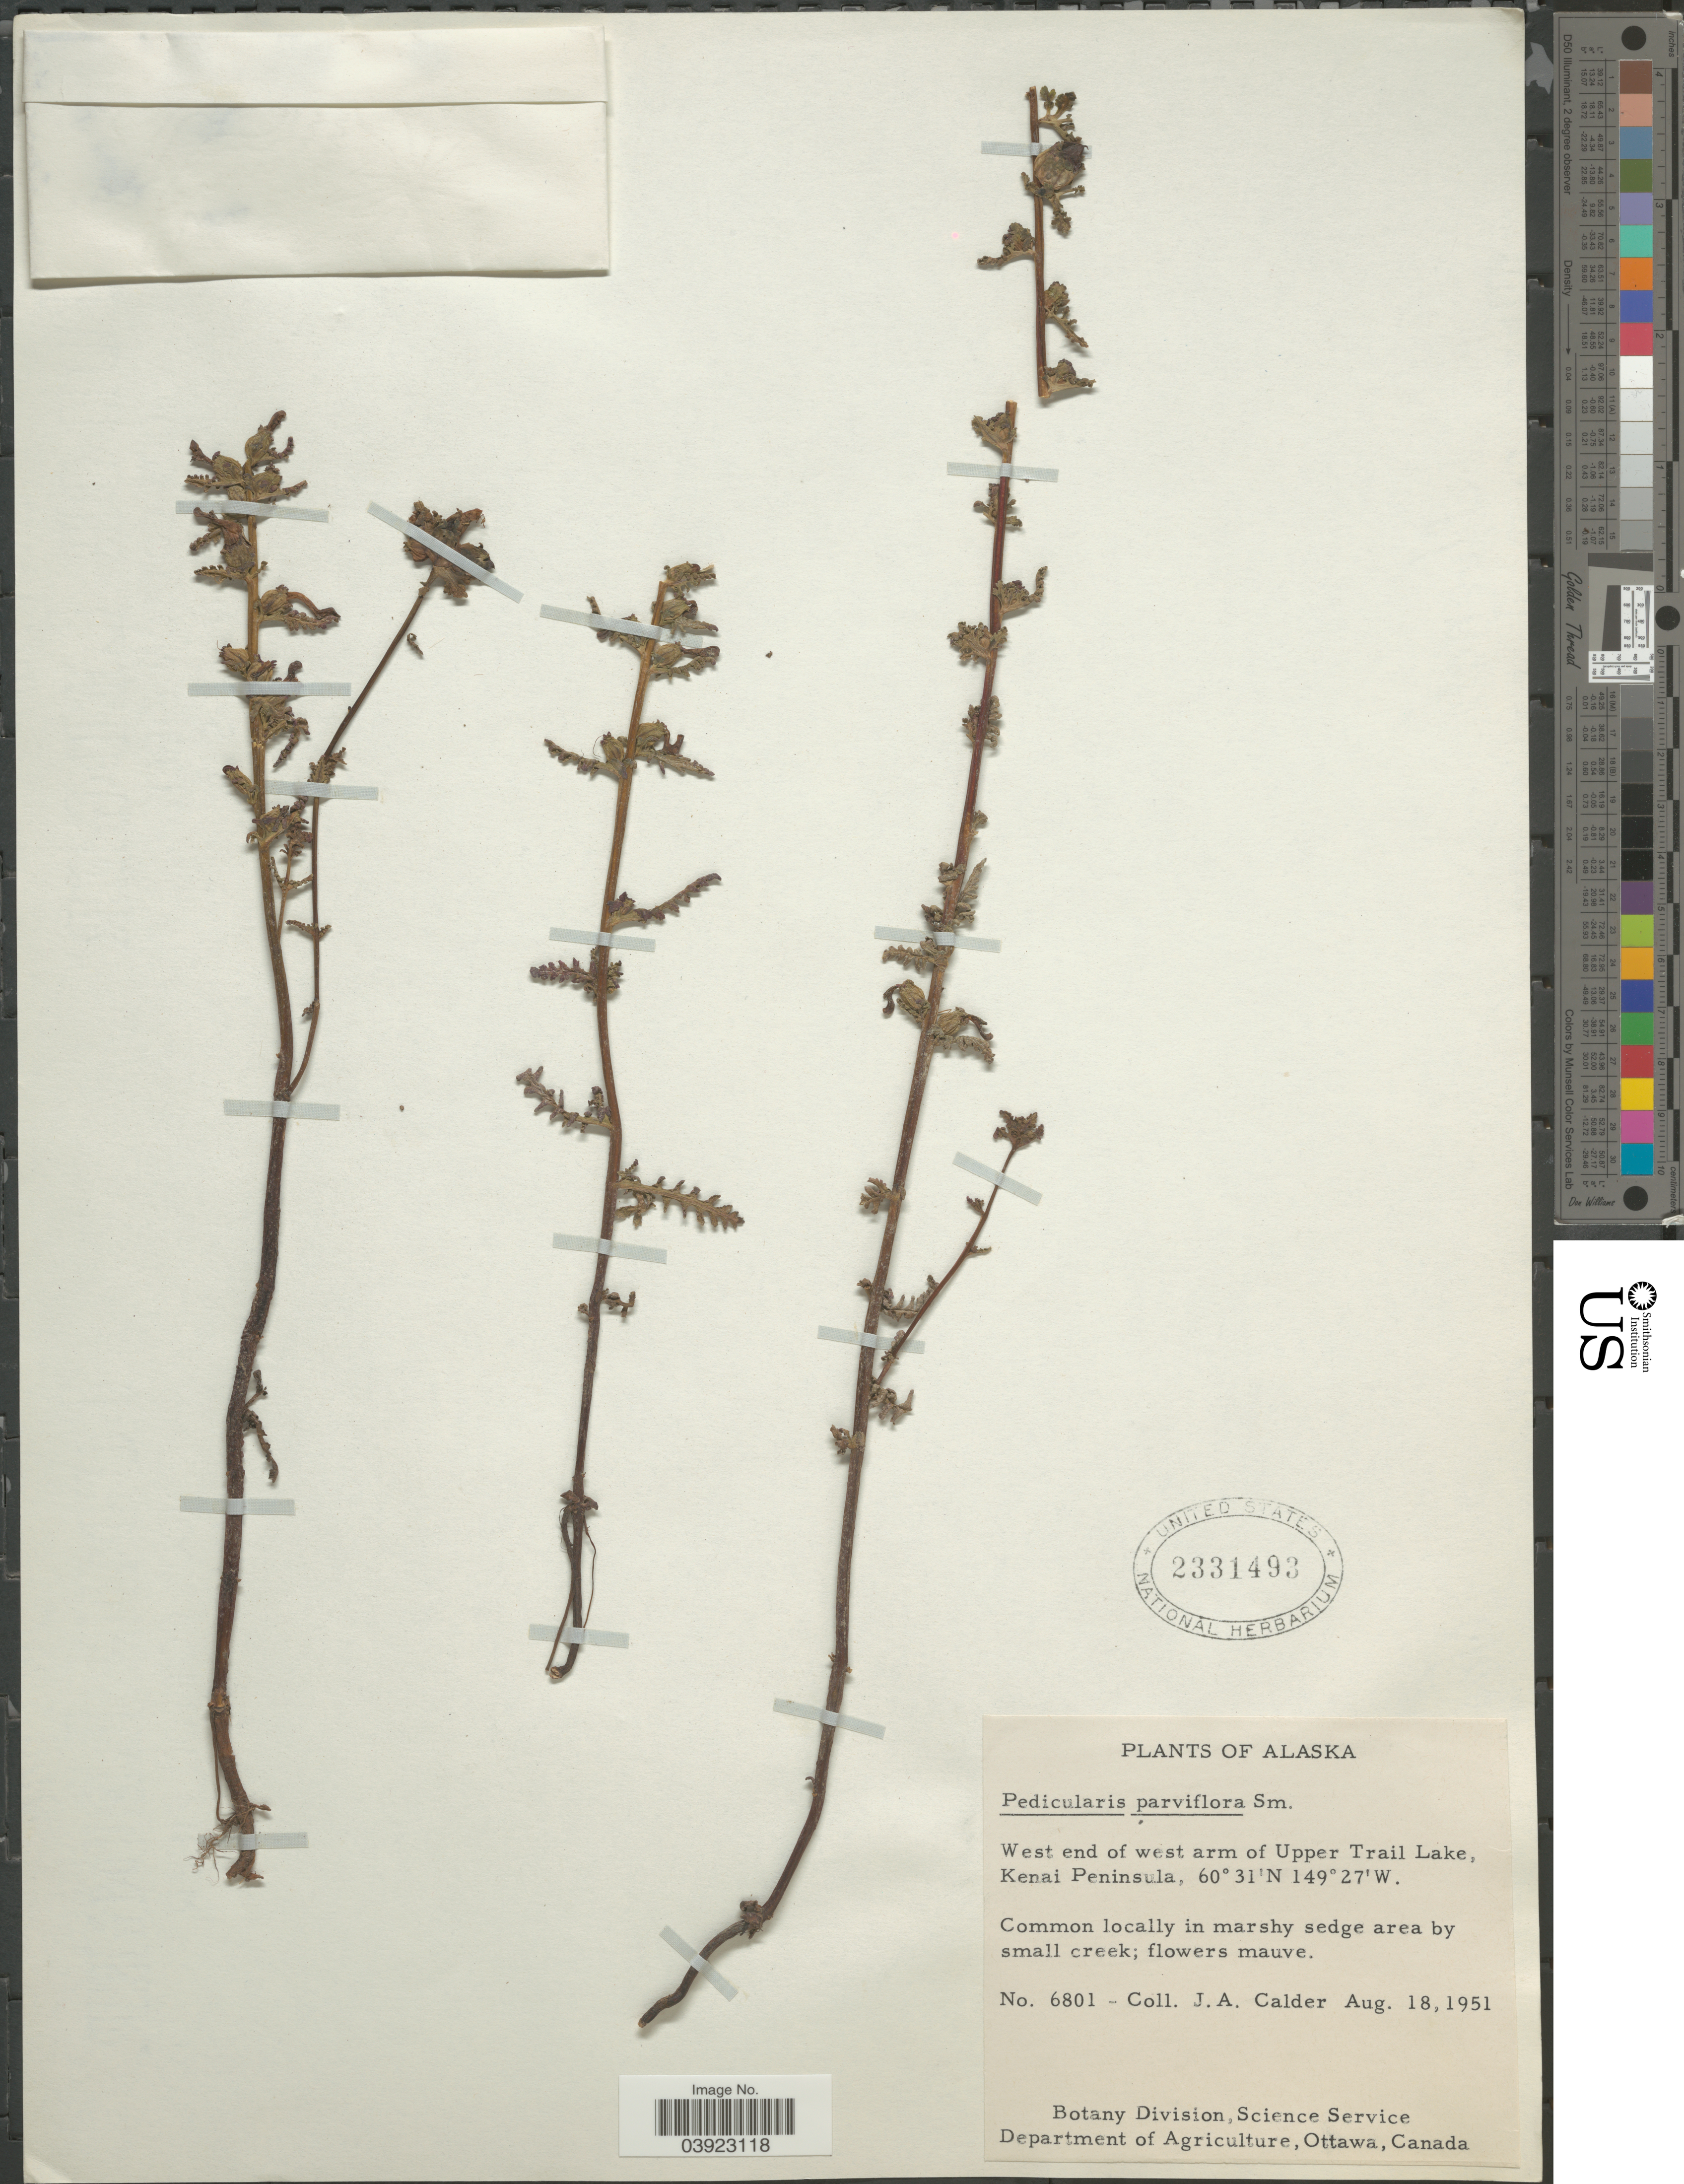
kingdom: Plantae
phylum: Tracheophyta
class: Magnoliopsida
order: Lamiales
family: Orobanchaceae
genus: Pedicularis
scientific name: Pedicularis parviflora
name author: Sm.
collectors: J. A. Calder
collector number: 6801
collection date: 1951-08-18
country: United States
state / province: Alaska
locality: West end of west arm of Upper Trail Lake, Kenai Peninsula.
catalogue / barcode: US 2331493